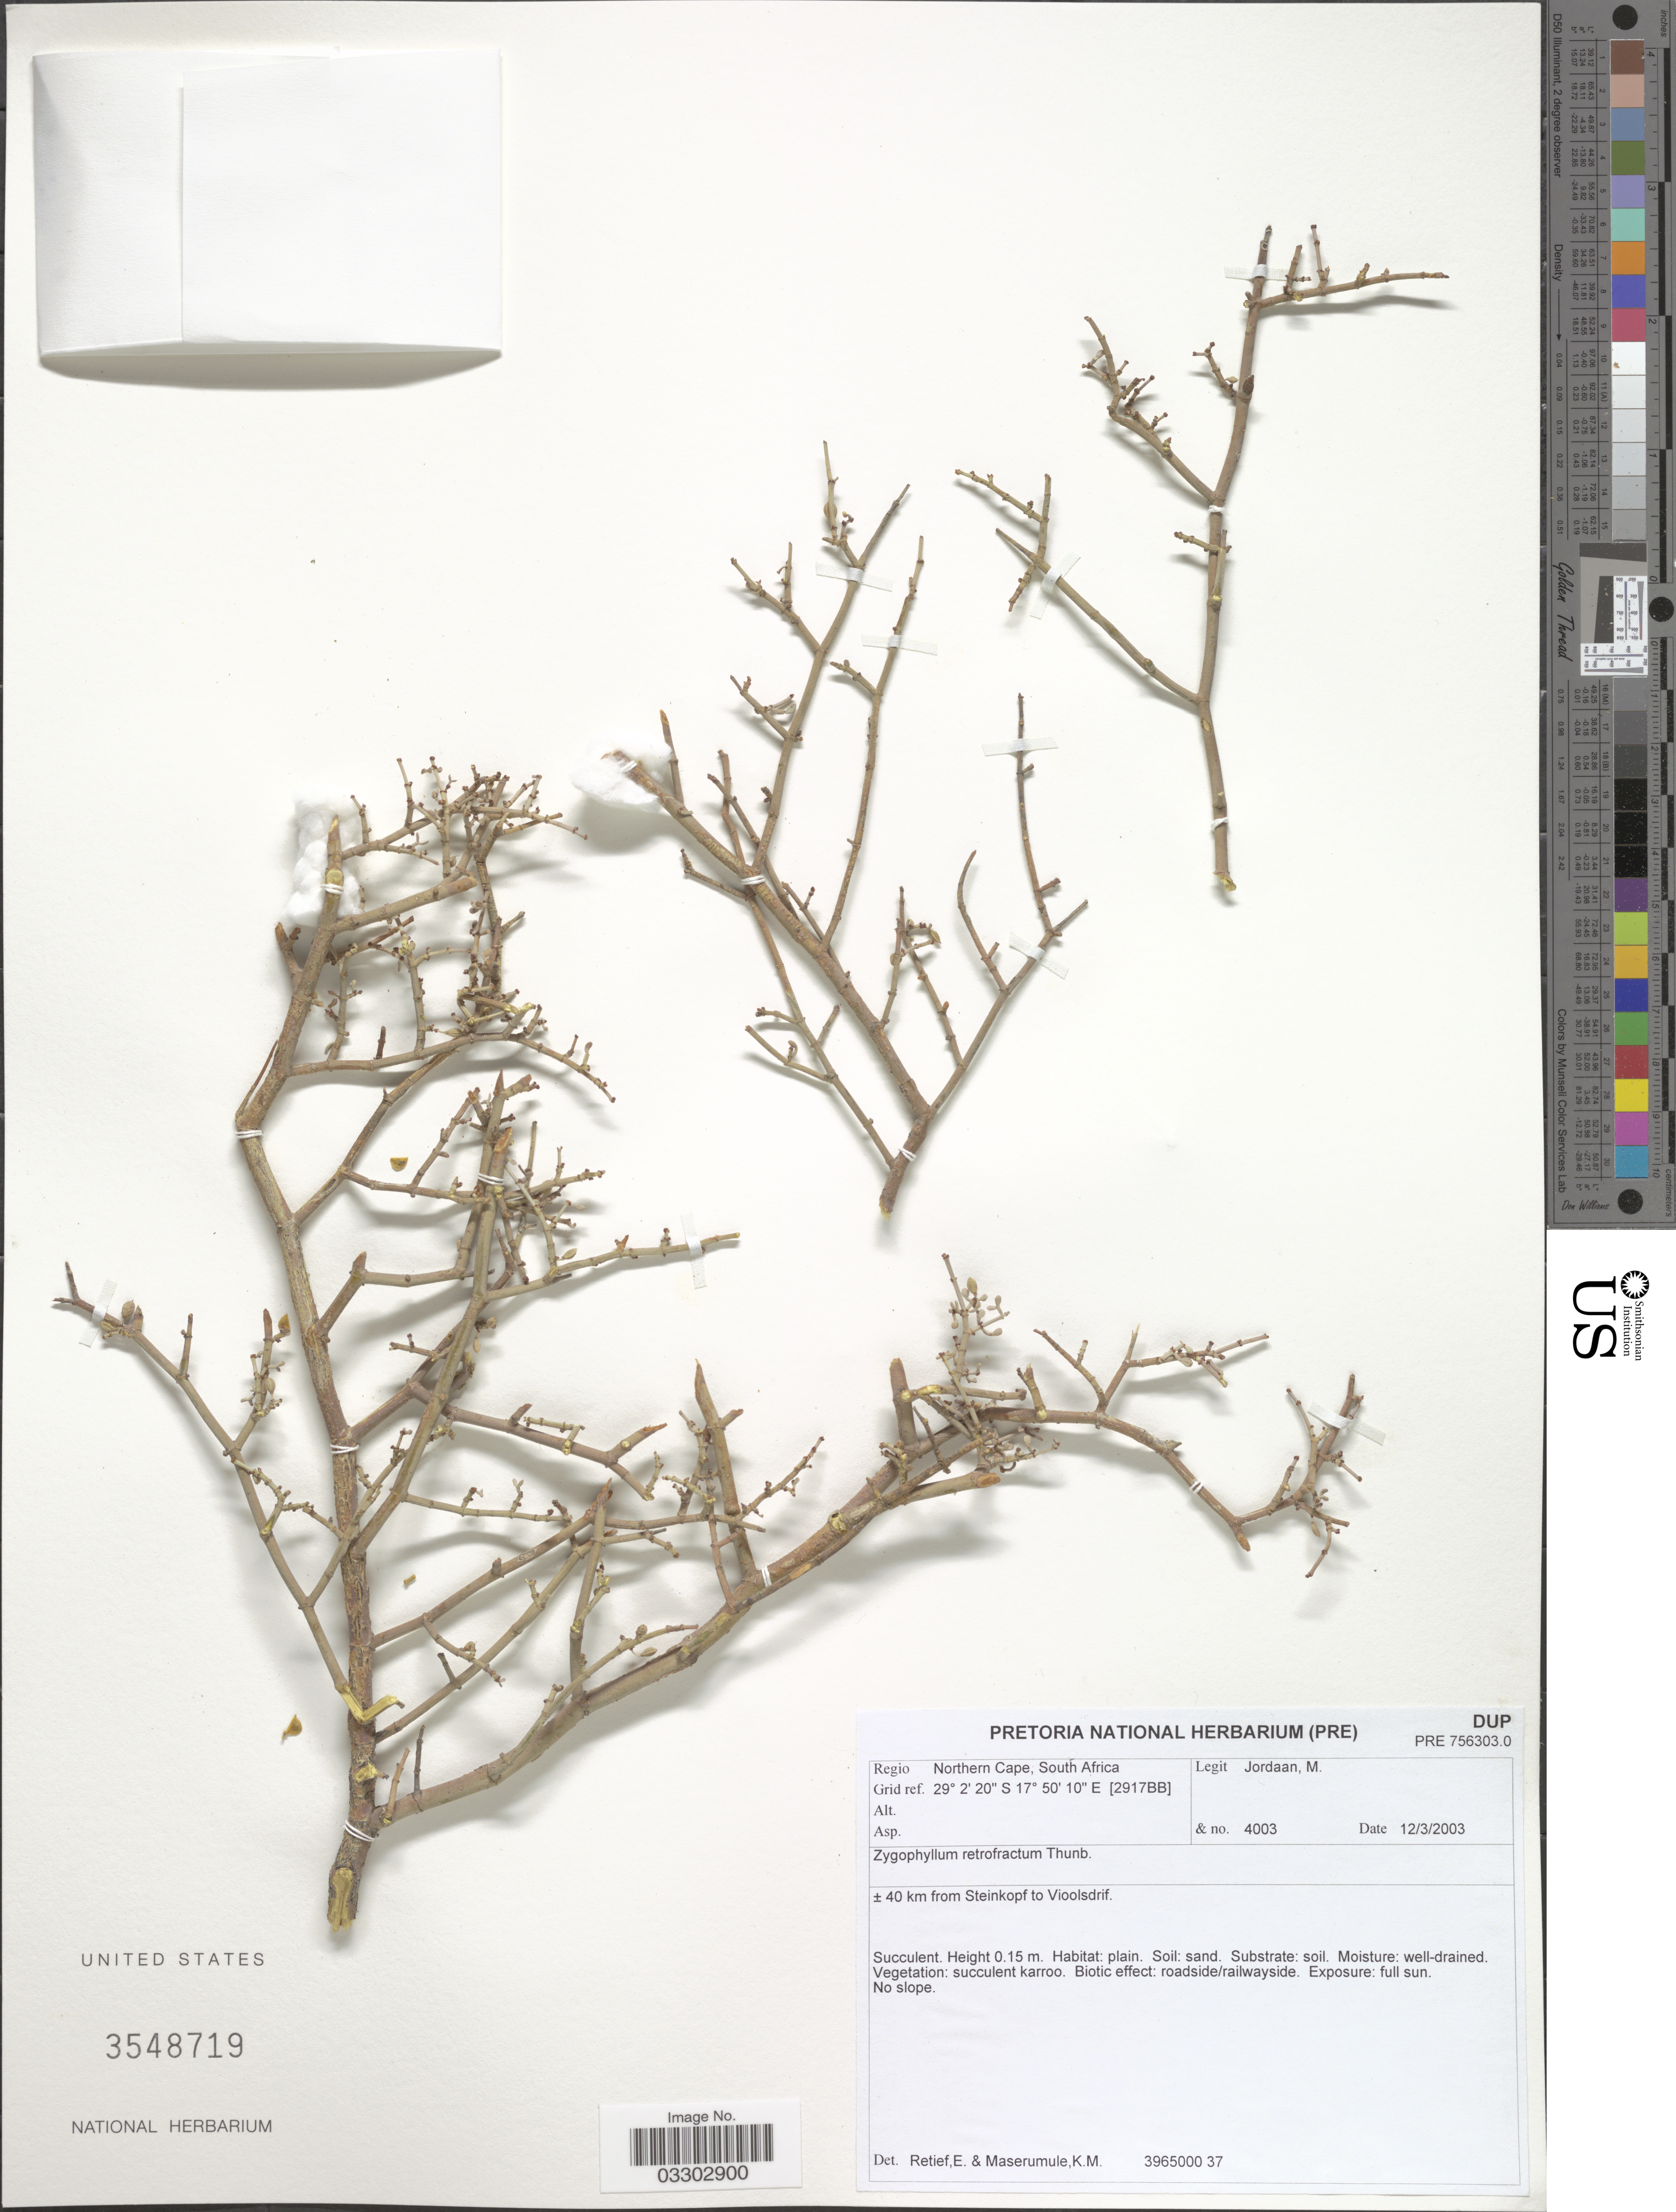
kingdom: Plantae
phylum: Tracheophyta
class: Magnoliopsida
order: Zygophyllales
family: Zygophyllaceae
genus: Zygophyllum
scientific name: Zygophyllum retrofractum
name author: Thunb.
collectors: M. Jordaan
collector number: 4003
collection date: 2003-03-12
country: South Africa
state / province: Northern Cape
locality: Regio Northern Cape, South Africa. Grid ref. [2917BB]. ± 40 km from Steinkopf to Vioolsdrif.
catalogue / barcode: US 3548719